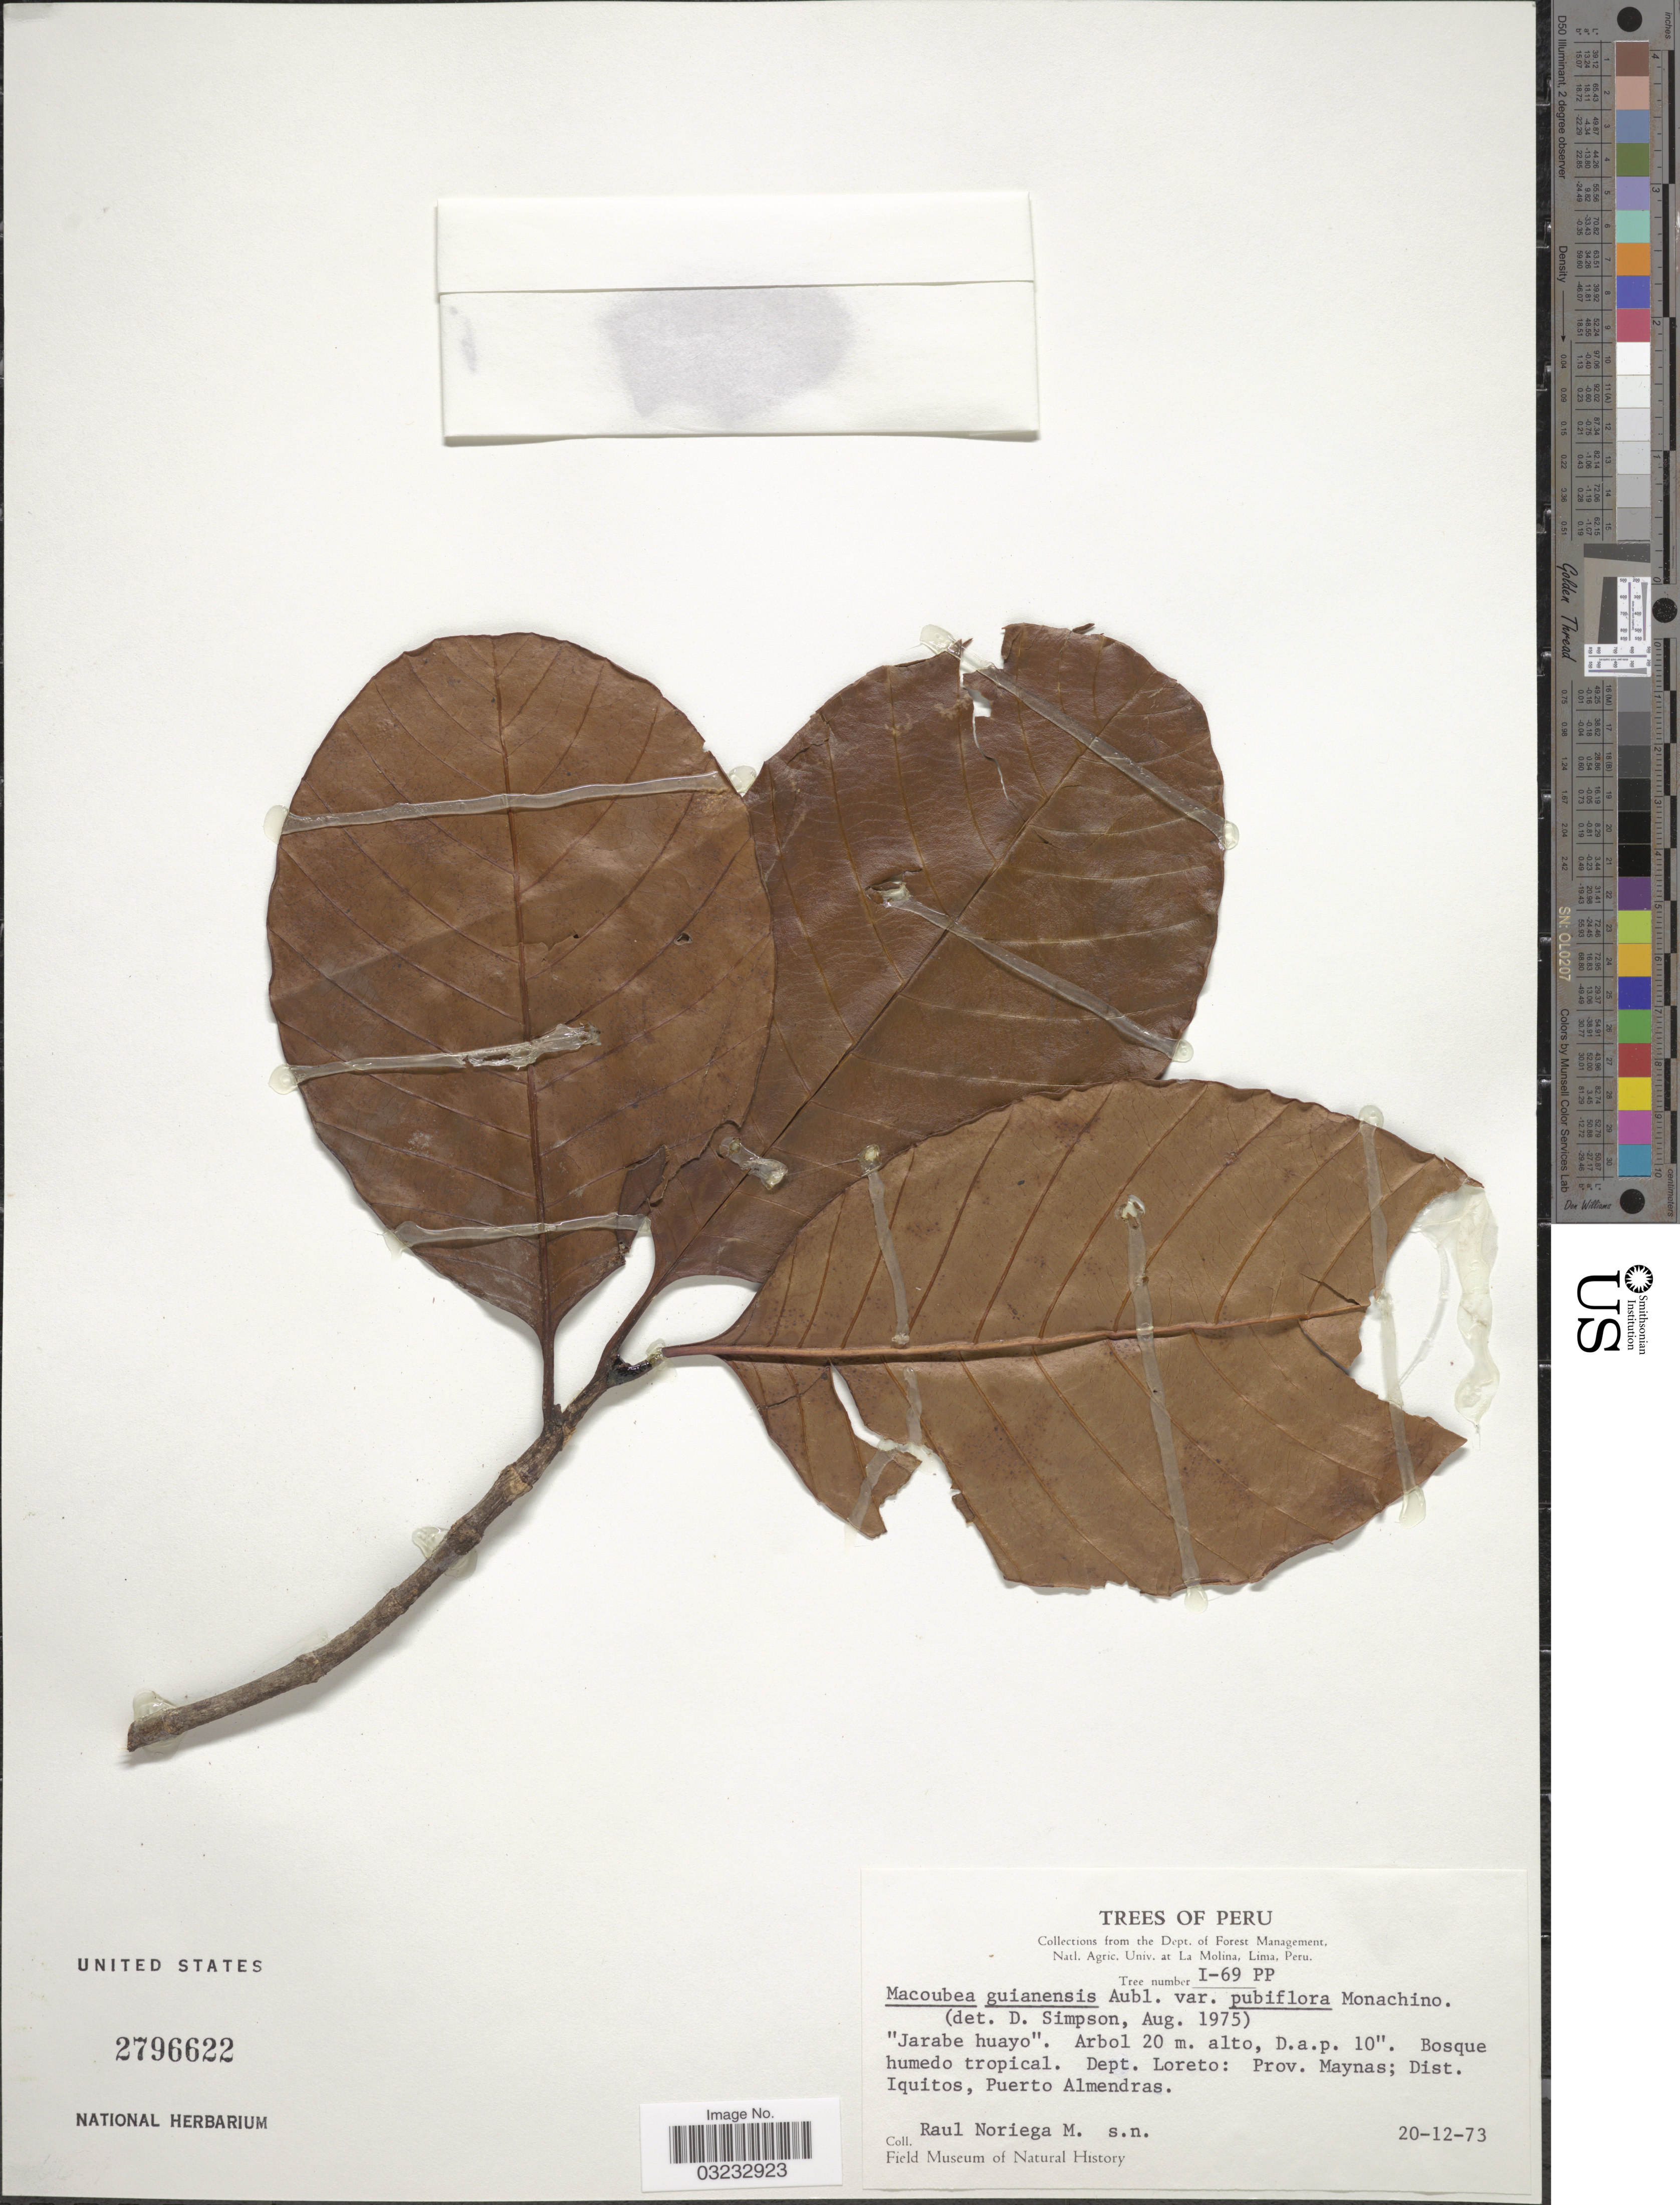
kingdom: Plantae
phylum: Tracheophyta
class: Magnoliopsida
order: Gentianales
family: Apocynaceae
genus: Macoubea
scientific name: Macoubea guianensis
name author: Aubl.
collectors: R. Noriega M.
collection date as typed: Transcribed d/m/y: 20/12/73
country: Peru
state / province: Loreto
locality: Dept. Loreto: Prov. Maynas; Dist. Iquitos, Puerto Almendras.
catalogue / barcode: US 2796622